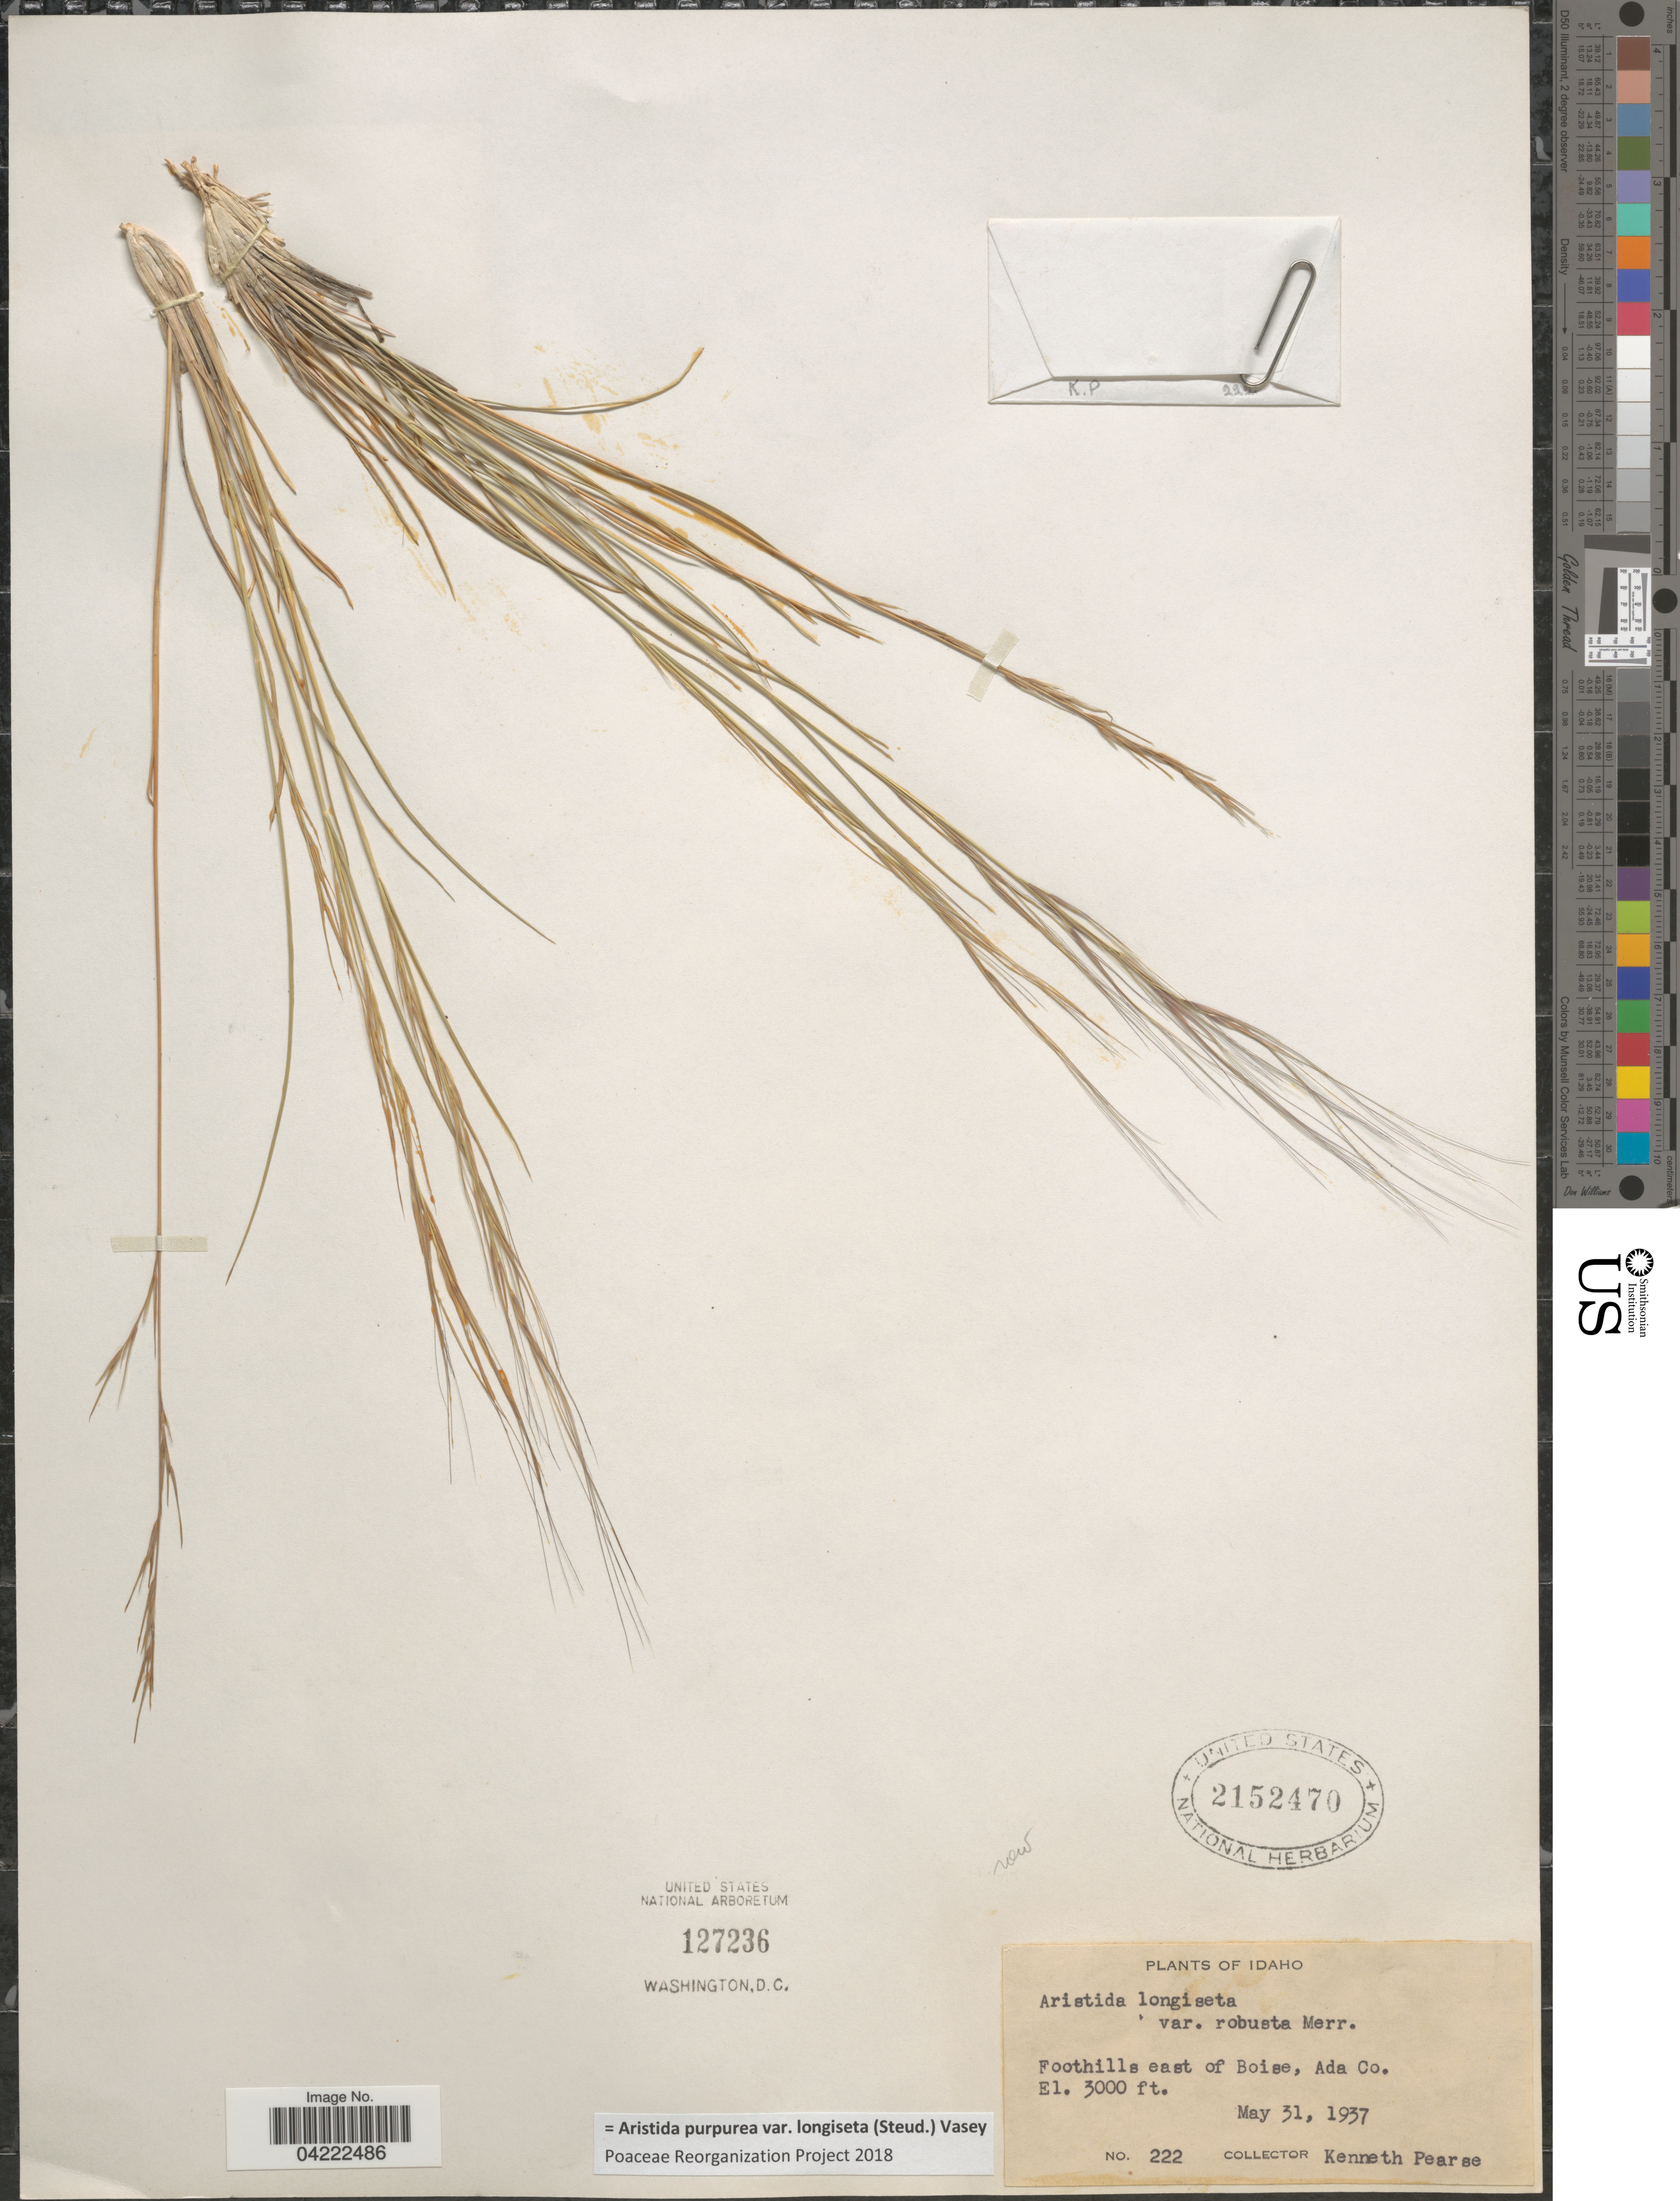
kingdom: Plantae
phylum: Tracheophyta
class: Liliopsida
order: Poales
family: Poaceae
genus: Aristida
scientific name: Aristida purpurea var. longiseta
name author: (Steud.) Vasey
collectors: K. Pearse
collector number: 222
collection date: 1937-05-31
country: United States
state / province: Idaho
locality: Foothills east of Boise, Ada Co.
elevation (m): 914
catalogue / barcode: US 2152470